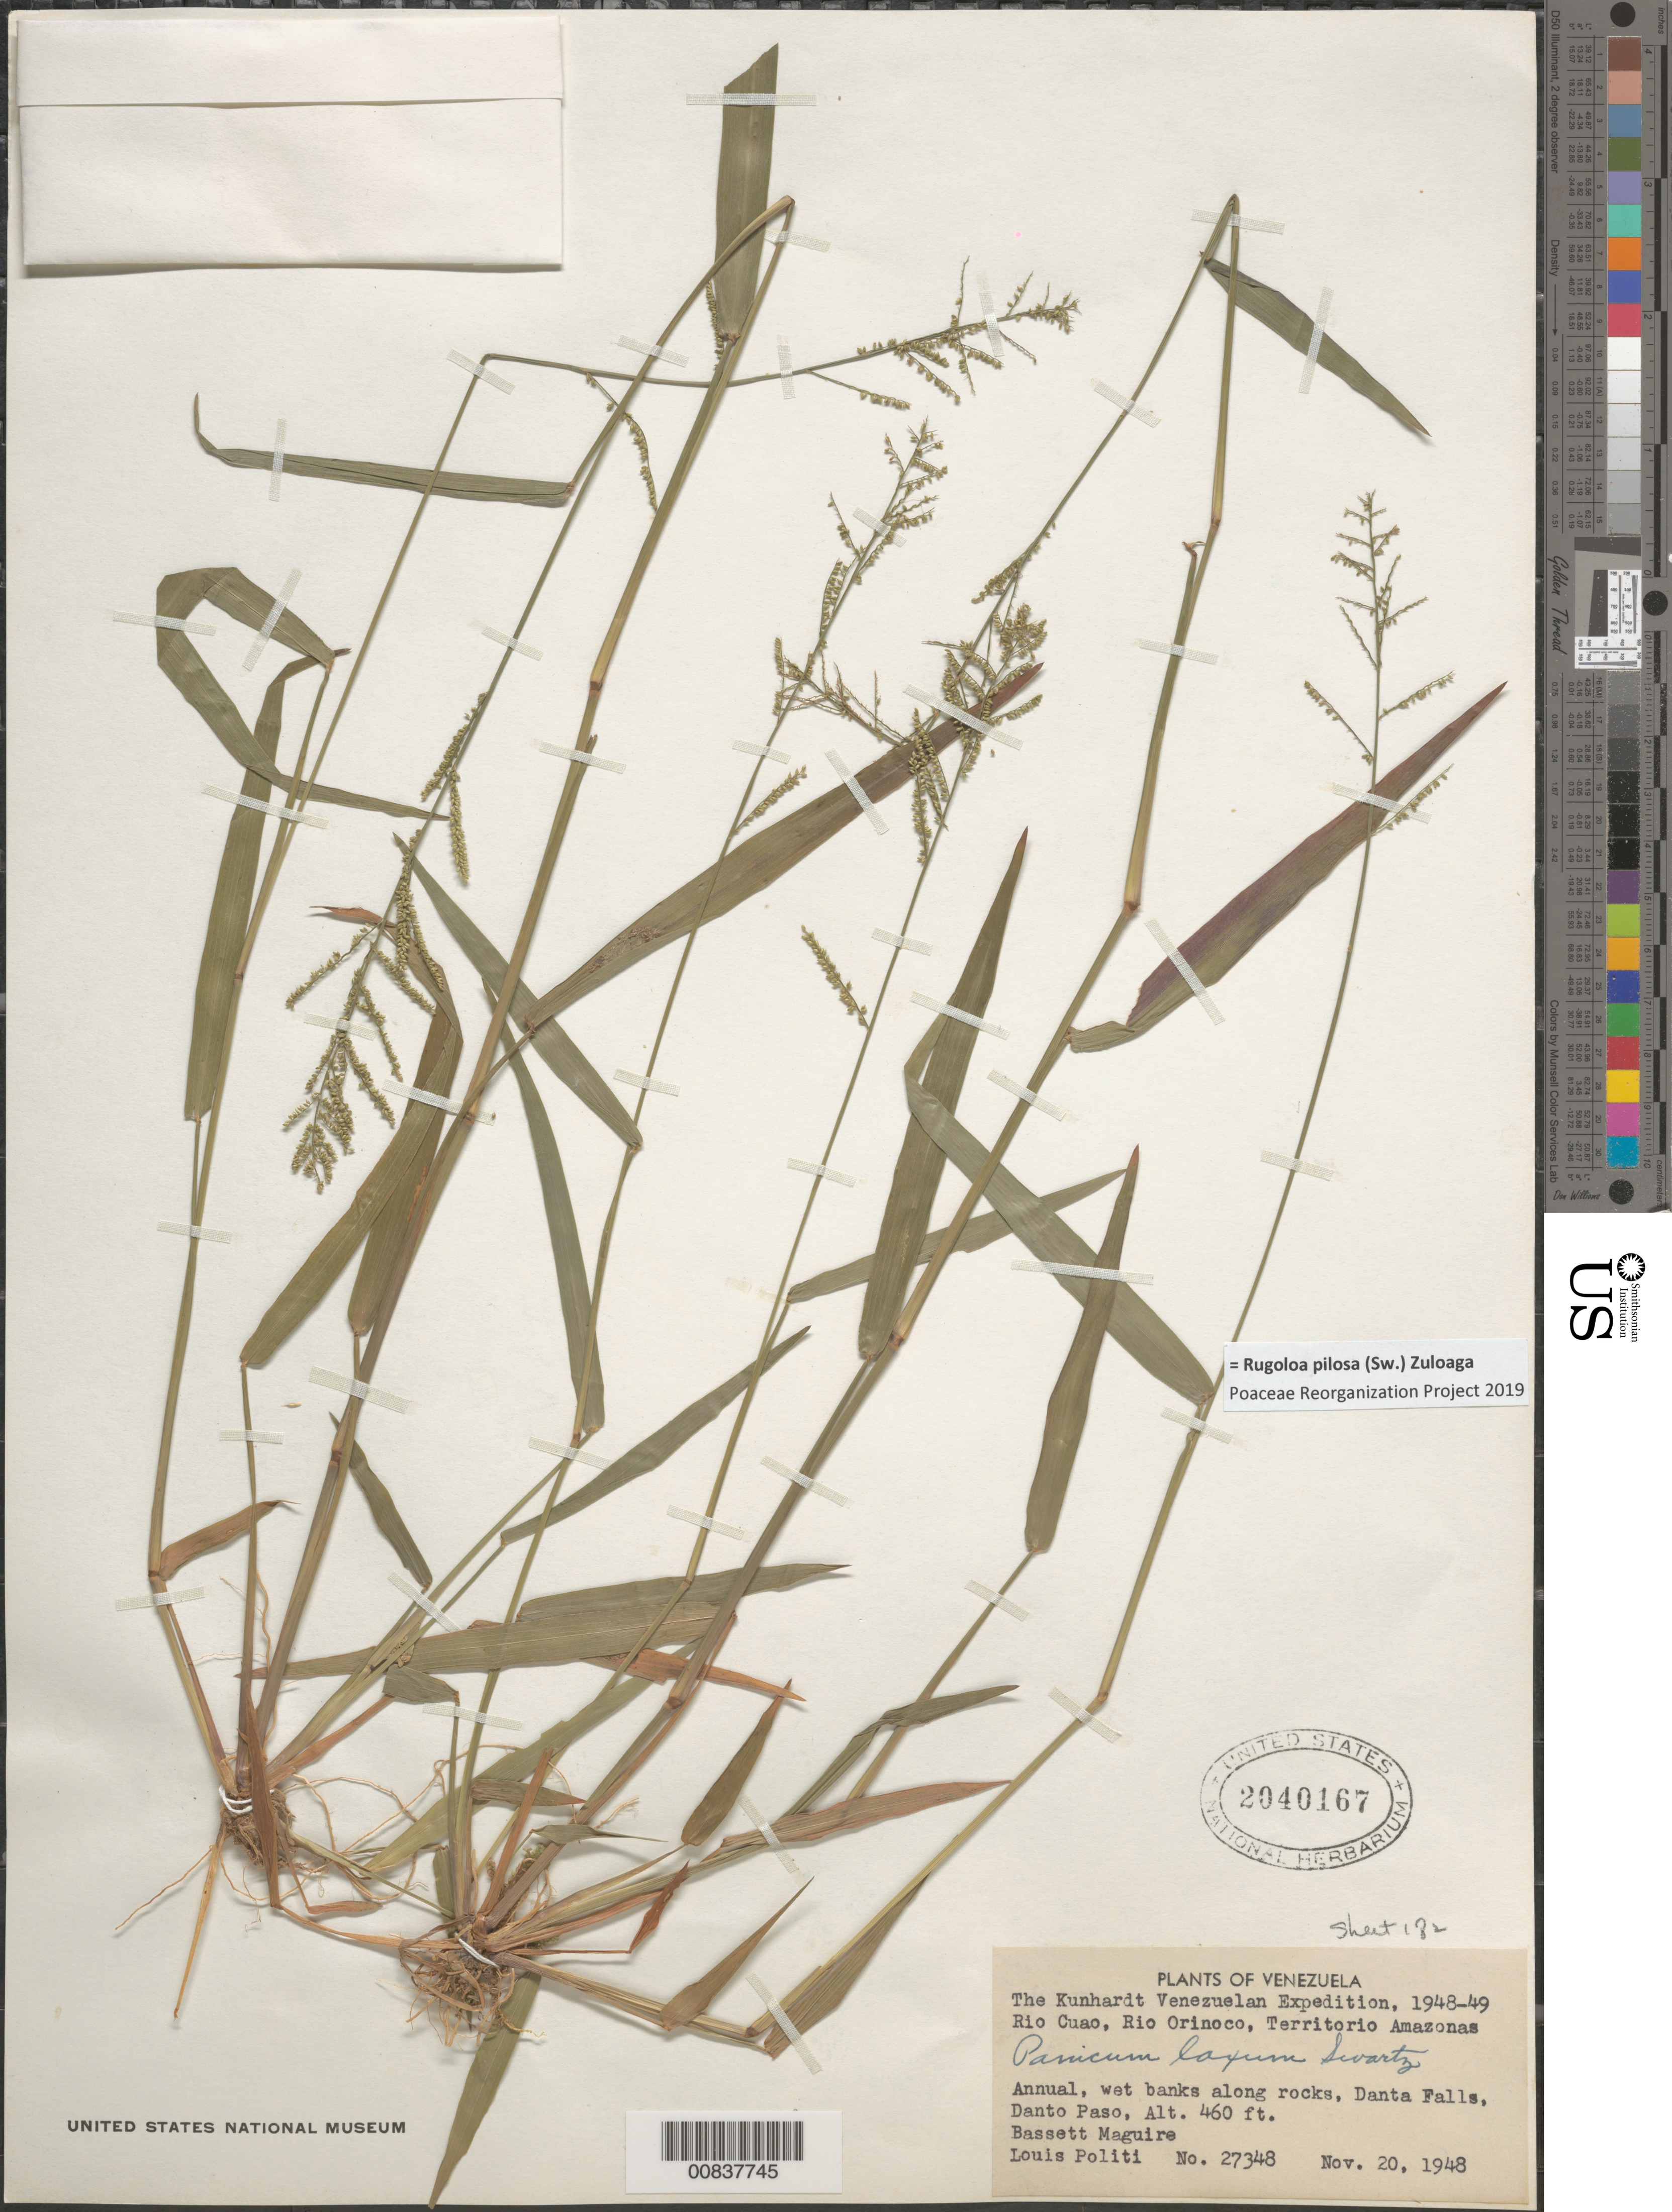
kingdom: Plantae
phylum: Tracheophyta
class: Liliopsida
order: Poales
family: Poaceae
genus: Panicum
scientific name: Panicum pilosum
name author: Sw.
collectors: B. Maguire & L. Politi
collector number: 27348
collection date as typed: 20-Nov-48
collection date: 1948-11-20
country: Venezuela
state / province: Amazonas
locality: Cerro Sipapo (Paráque), Río Cuao, Danta Falls, Danto Paso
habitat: Wet banks along rocks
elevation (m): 140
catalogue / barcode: US 2040167